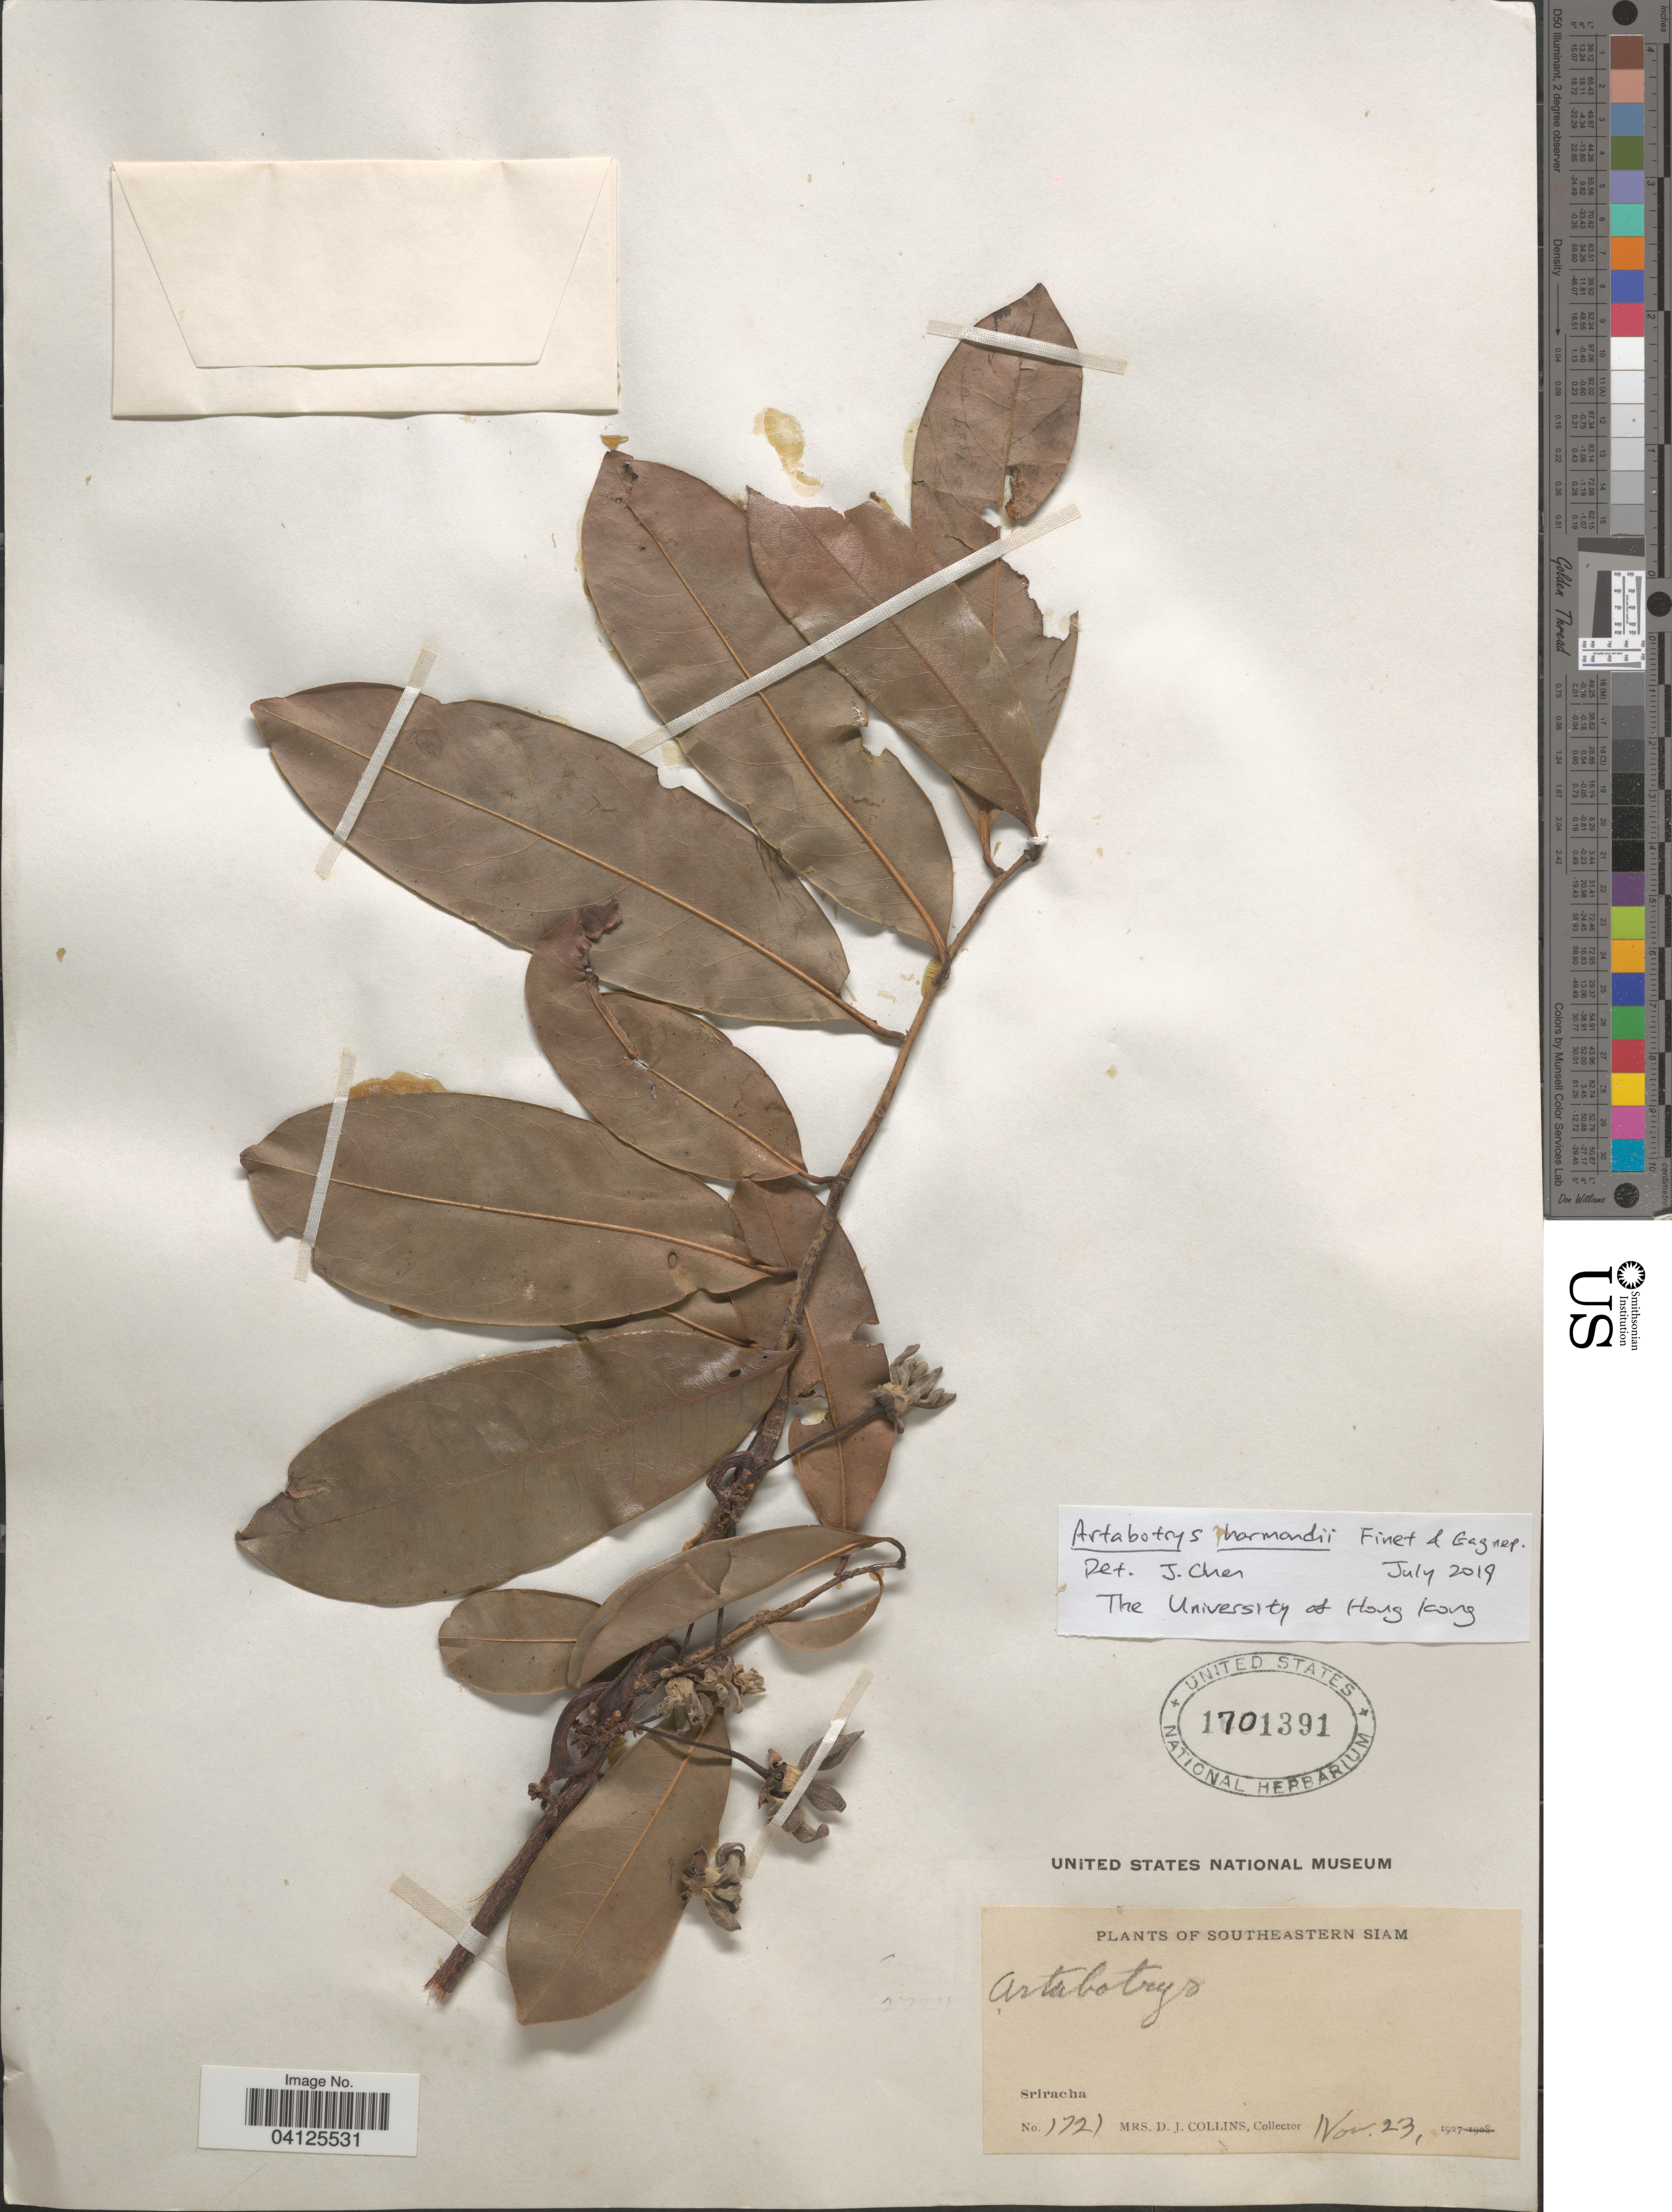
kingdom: Plantae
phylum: Tracheophyta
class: Magnoliopsida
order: Magnoliales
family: Annonaceae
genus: Artabotrys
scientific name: Artabotrys harmandii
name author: Finet & Gagnep.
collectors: Mrs. D. J. Collins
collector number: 1721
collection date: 1927-11-23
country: Thailand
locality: Southeastern Siam. Sriracha.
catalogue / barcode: US 1701391